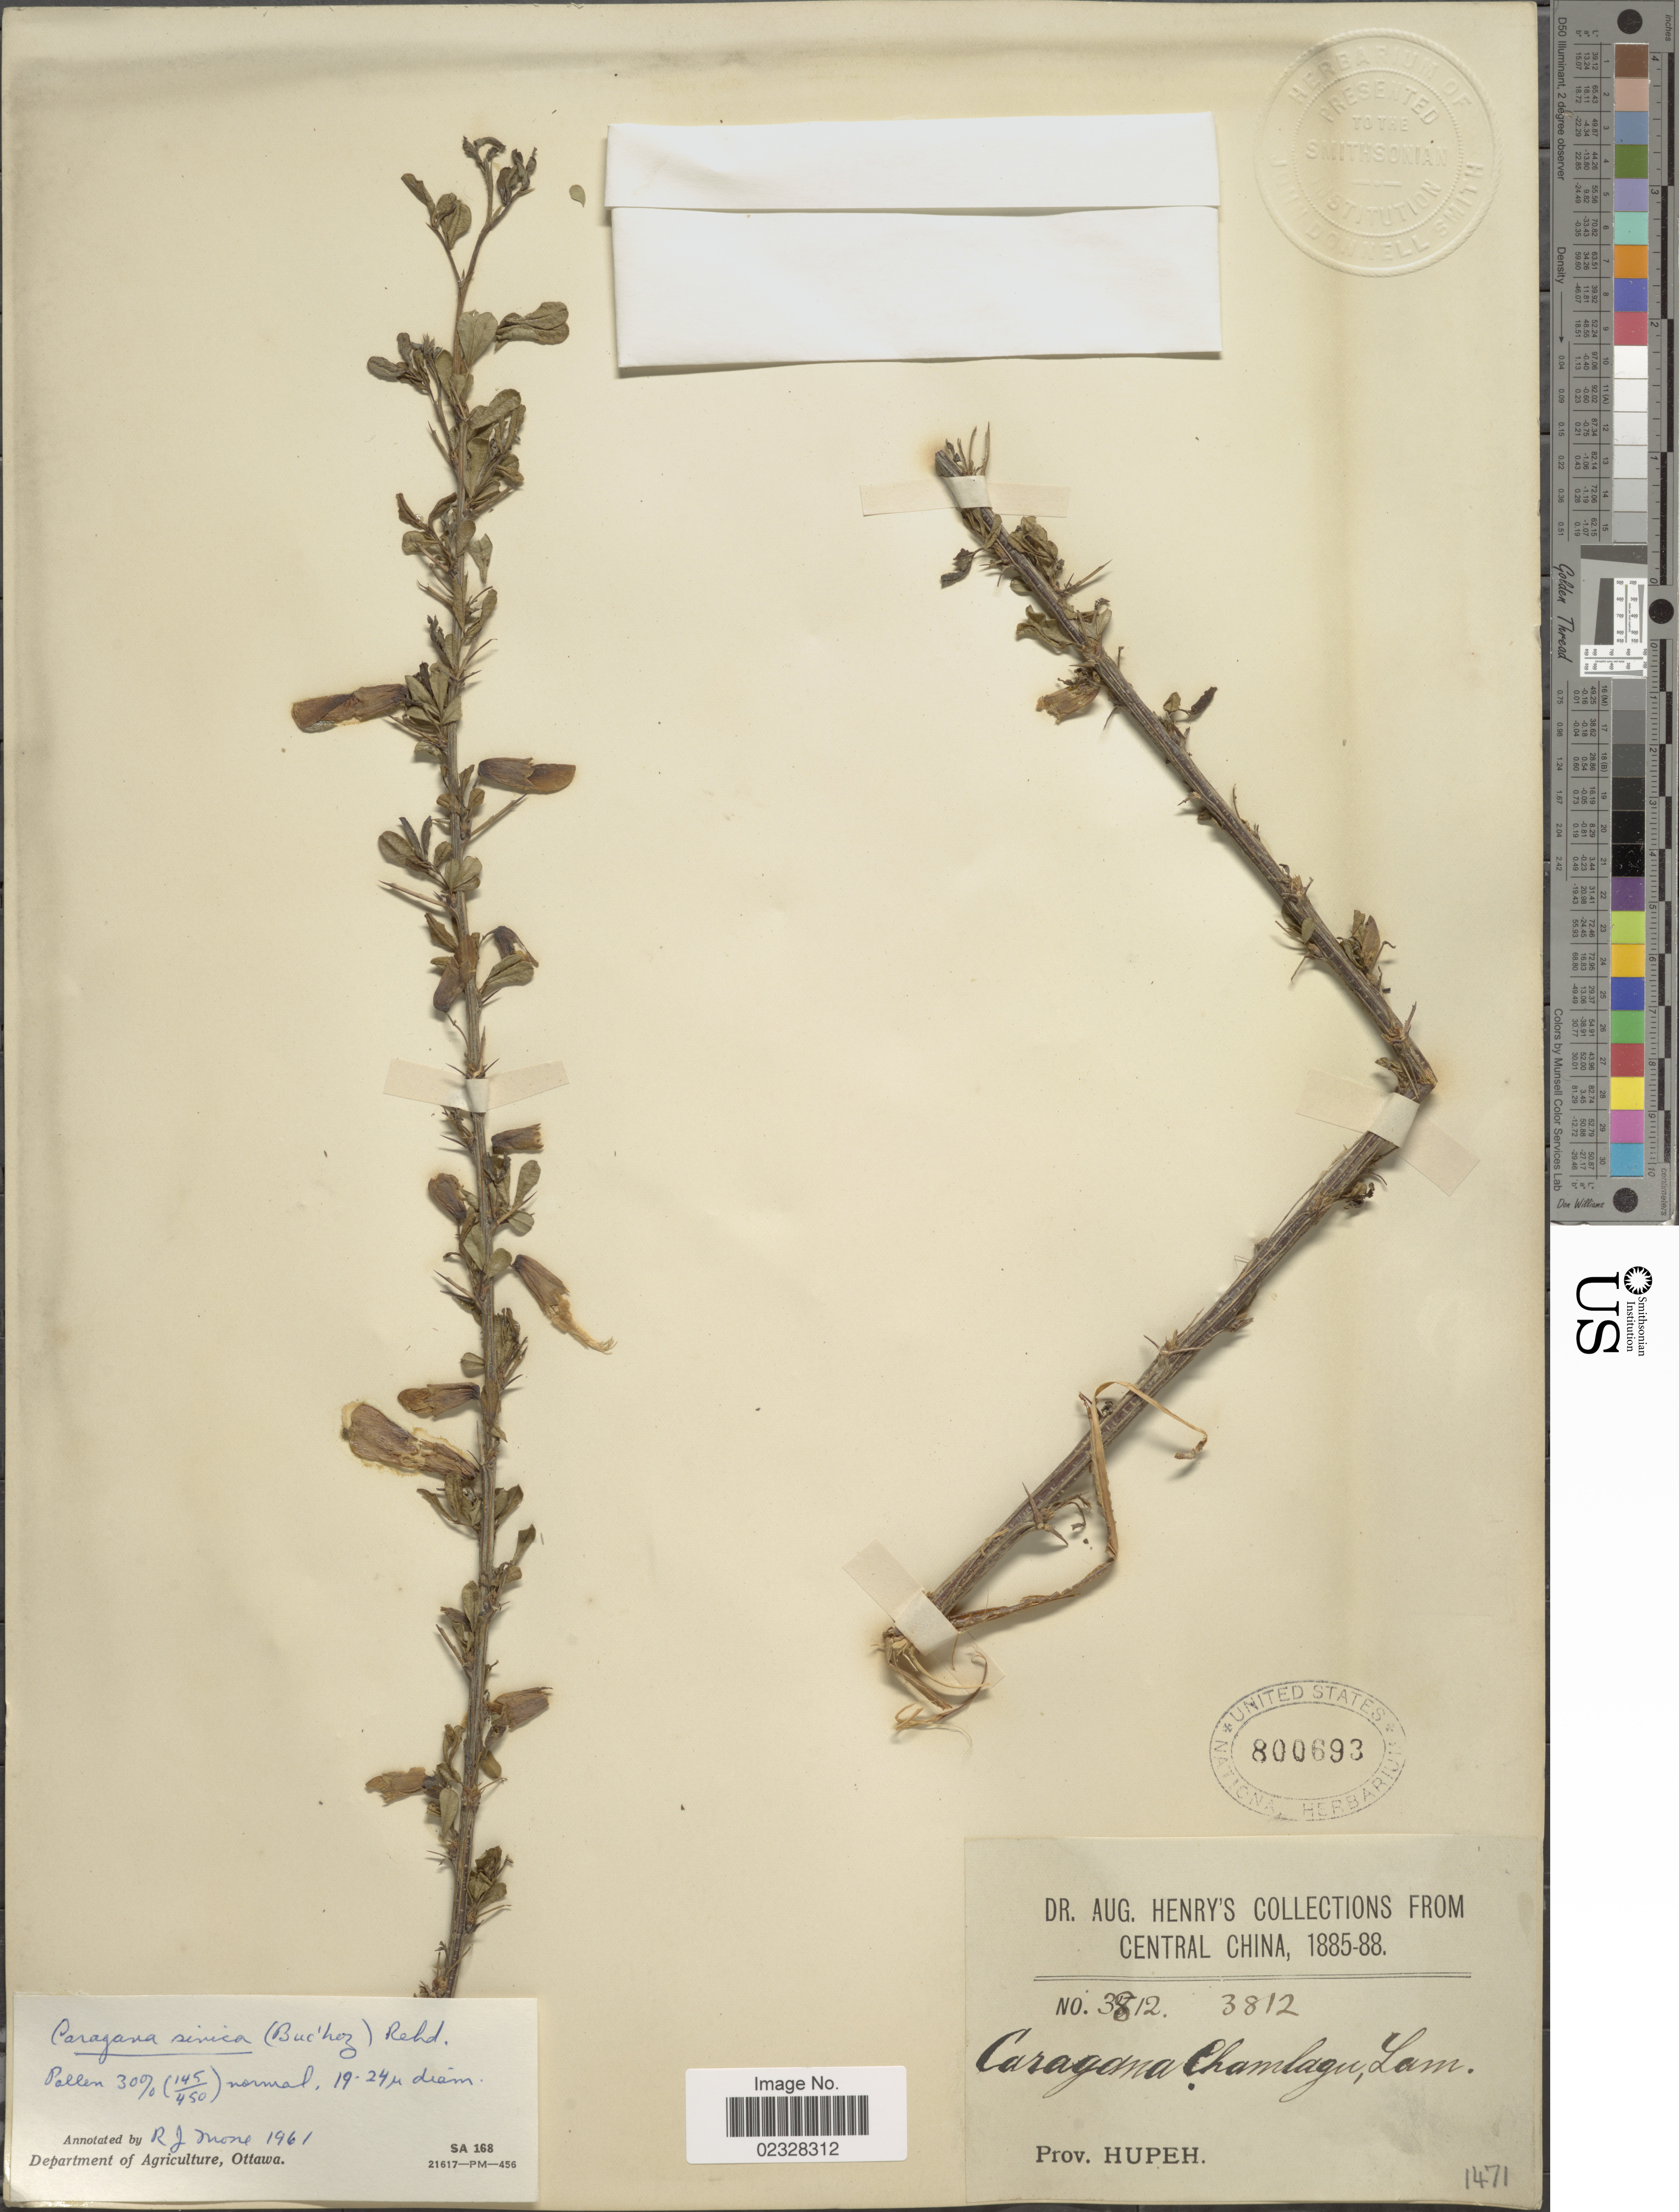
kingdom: Plantae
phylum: Tracheophyta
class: Magnoliopsida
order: Fabales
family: Fabaceae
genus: Caragana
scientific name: Caragana sinica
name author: (Buc'hoz) Rehder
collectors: A. Henry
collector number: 3812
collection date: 1885/1888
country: China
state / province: Hubei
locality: Prov. Hupeh.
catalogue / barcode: US 800693